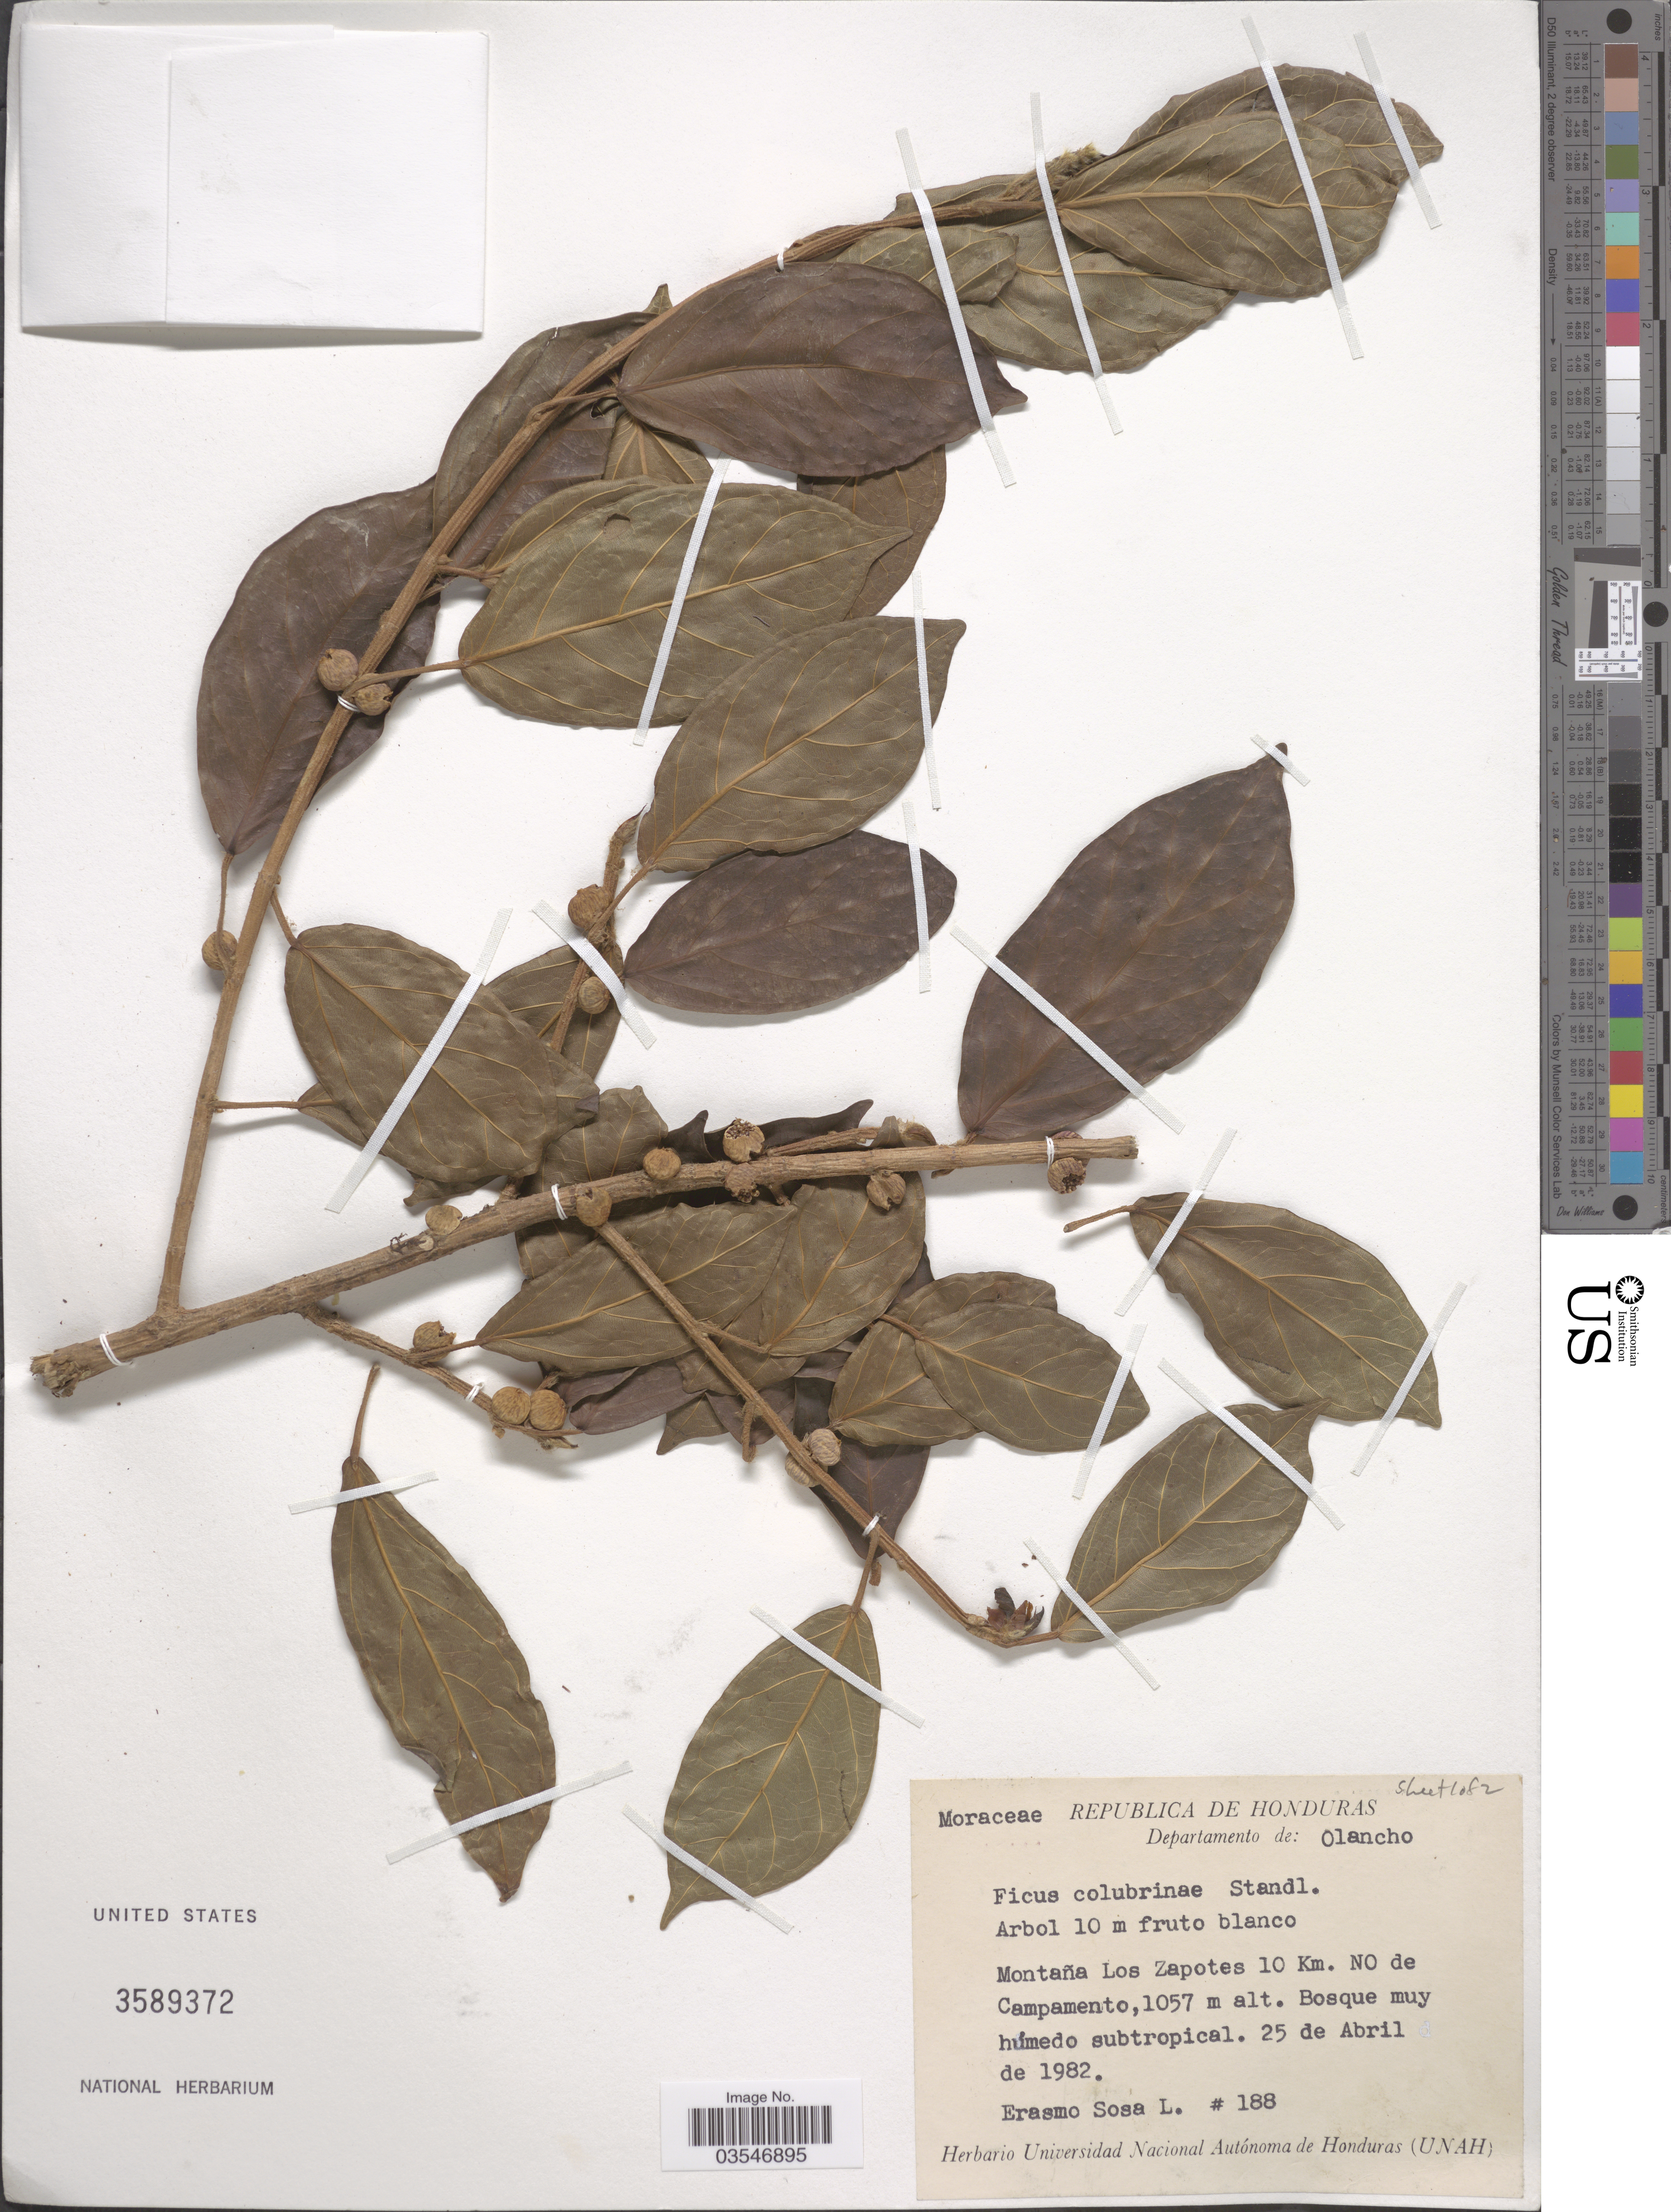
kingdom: Plantae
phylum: Tracheophyta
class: Magnoliopsida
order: Rosales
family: Moraceae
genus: Ficus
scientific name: Ficus colubrinae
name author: Standl.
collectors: E. Sosa L.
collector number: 188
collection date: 1982-04-25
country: Honduras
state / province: Olancho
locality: Departamento de Olancho. Montaña Los Zapotes 10 Km. NO de Campamento.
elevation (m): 1057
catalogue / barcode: US 3589372